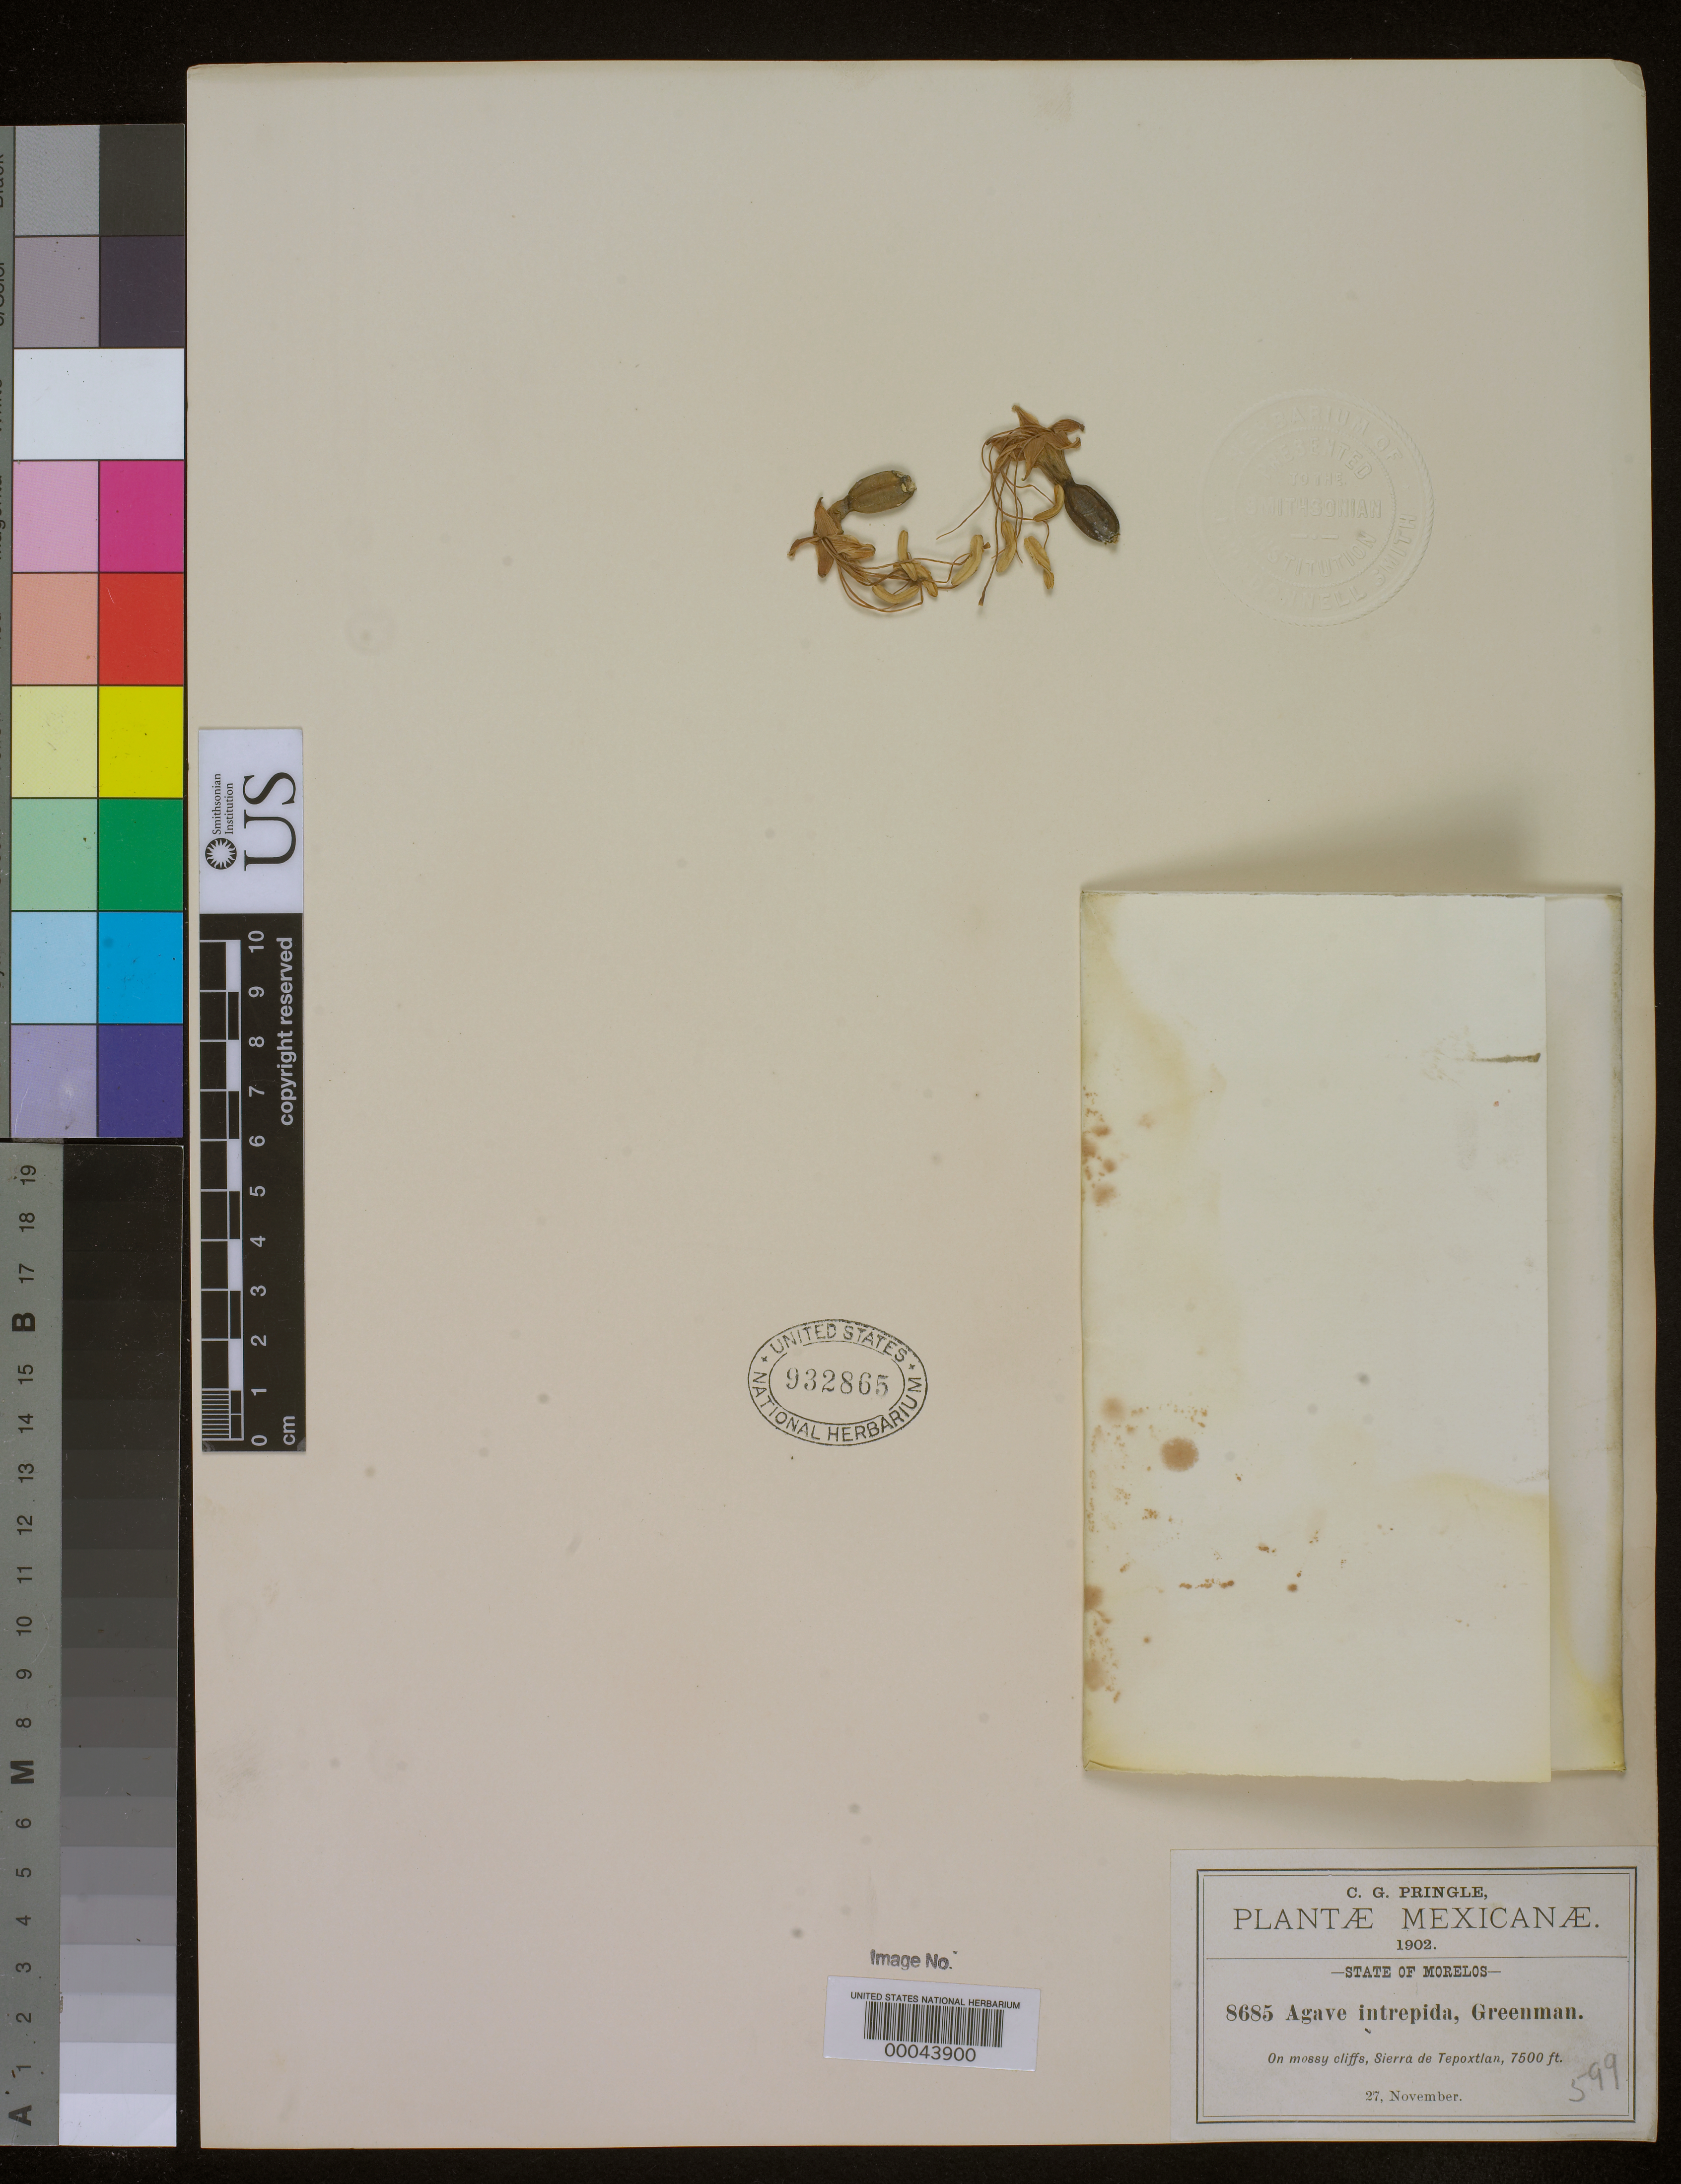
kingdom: Plantae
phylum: Tracheophyta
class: Liliopsida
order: Asparagales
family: Asparagaceae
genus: Agave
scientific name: Agave dasylirioides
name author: Jacobi & C.D. Bouché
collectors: C. G. Pringle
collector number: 8685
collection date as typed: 27 Nov 1902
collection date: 1902-11-27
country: Mexico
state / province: Morelos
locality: Sierra de tepoxtian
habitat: On mossy cliffs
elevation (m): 2286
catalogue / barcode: US 932865